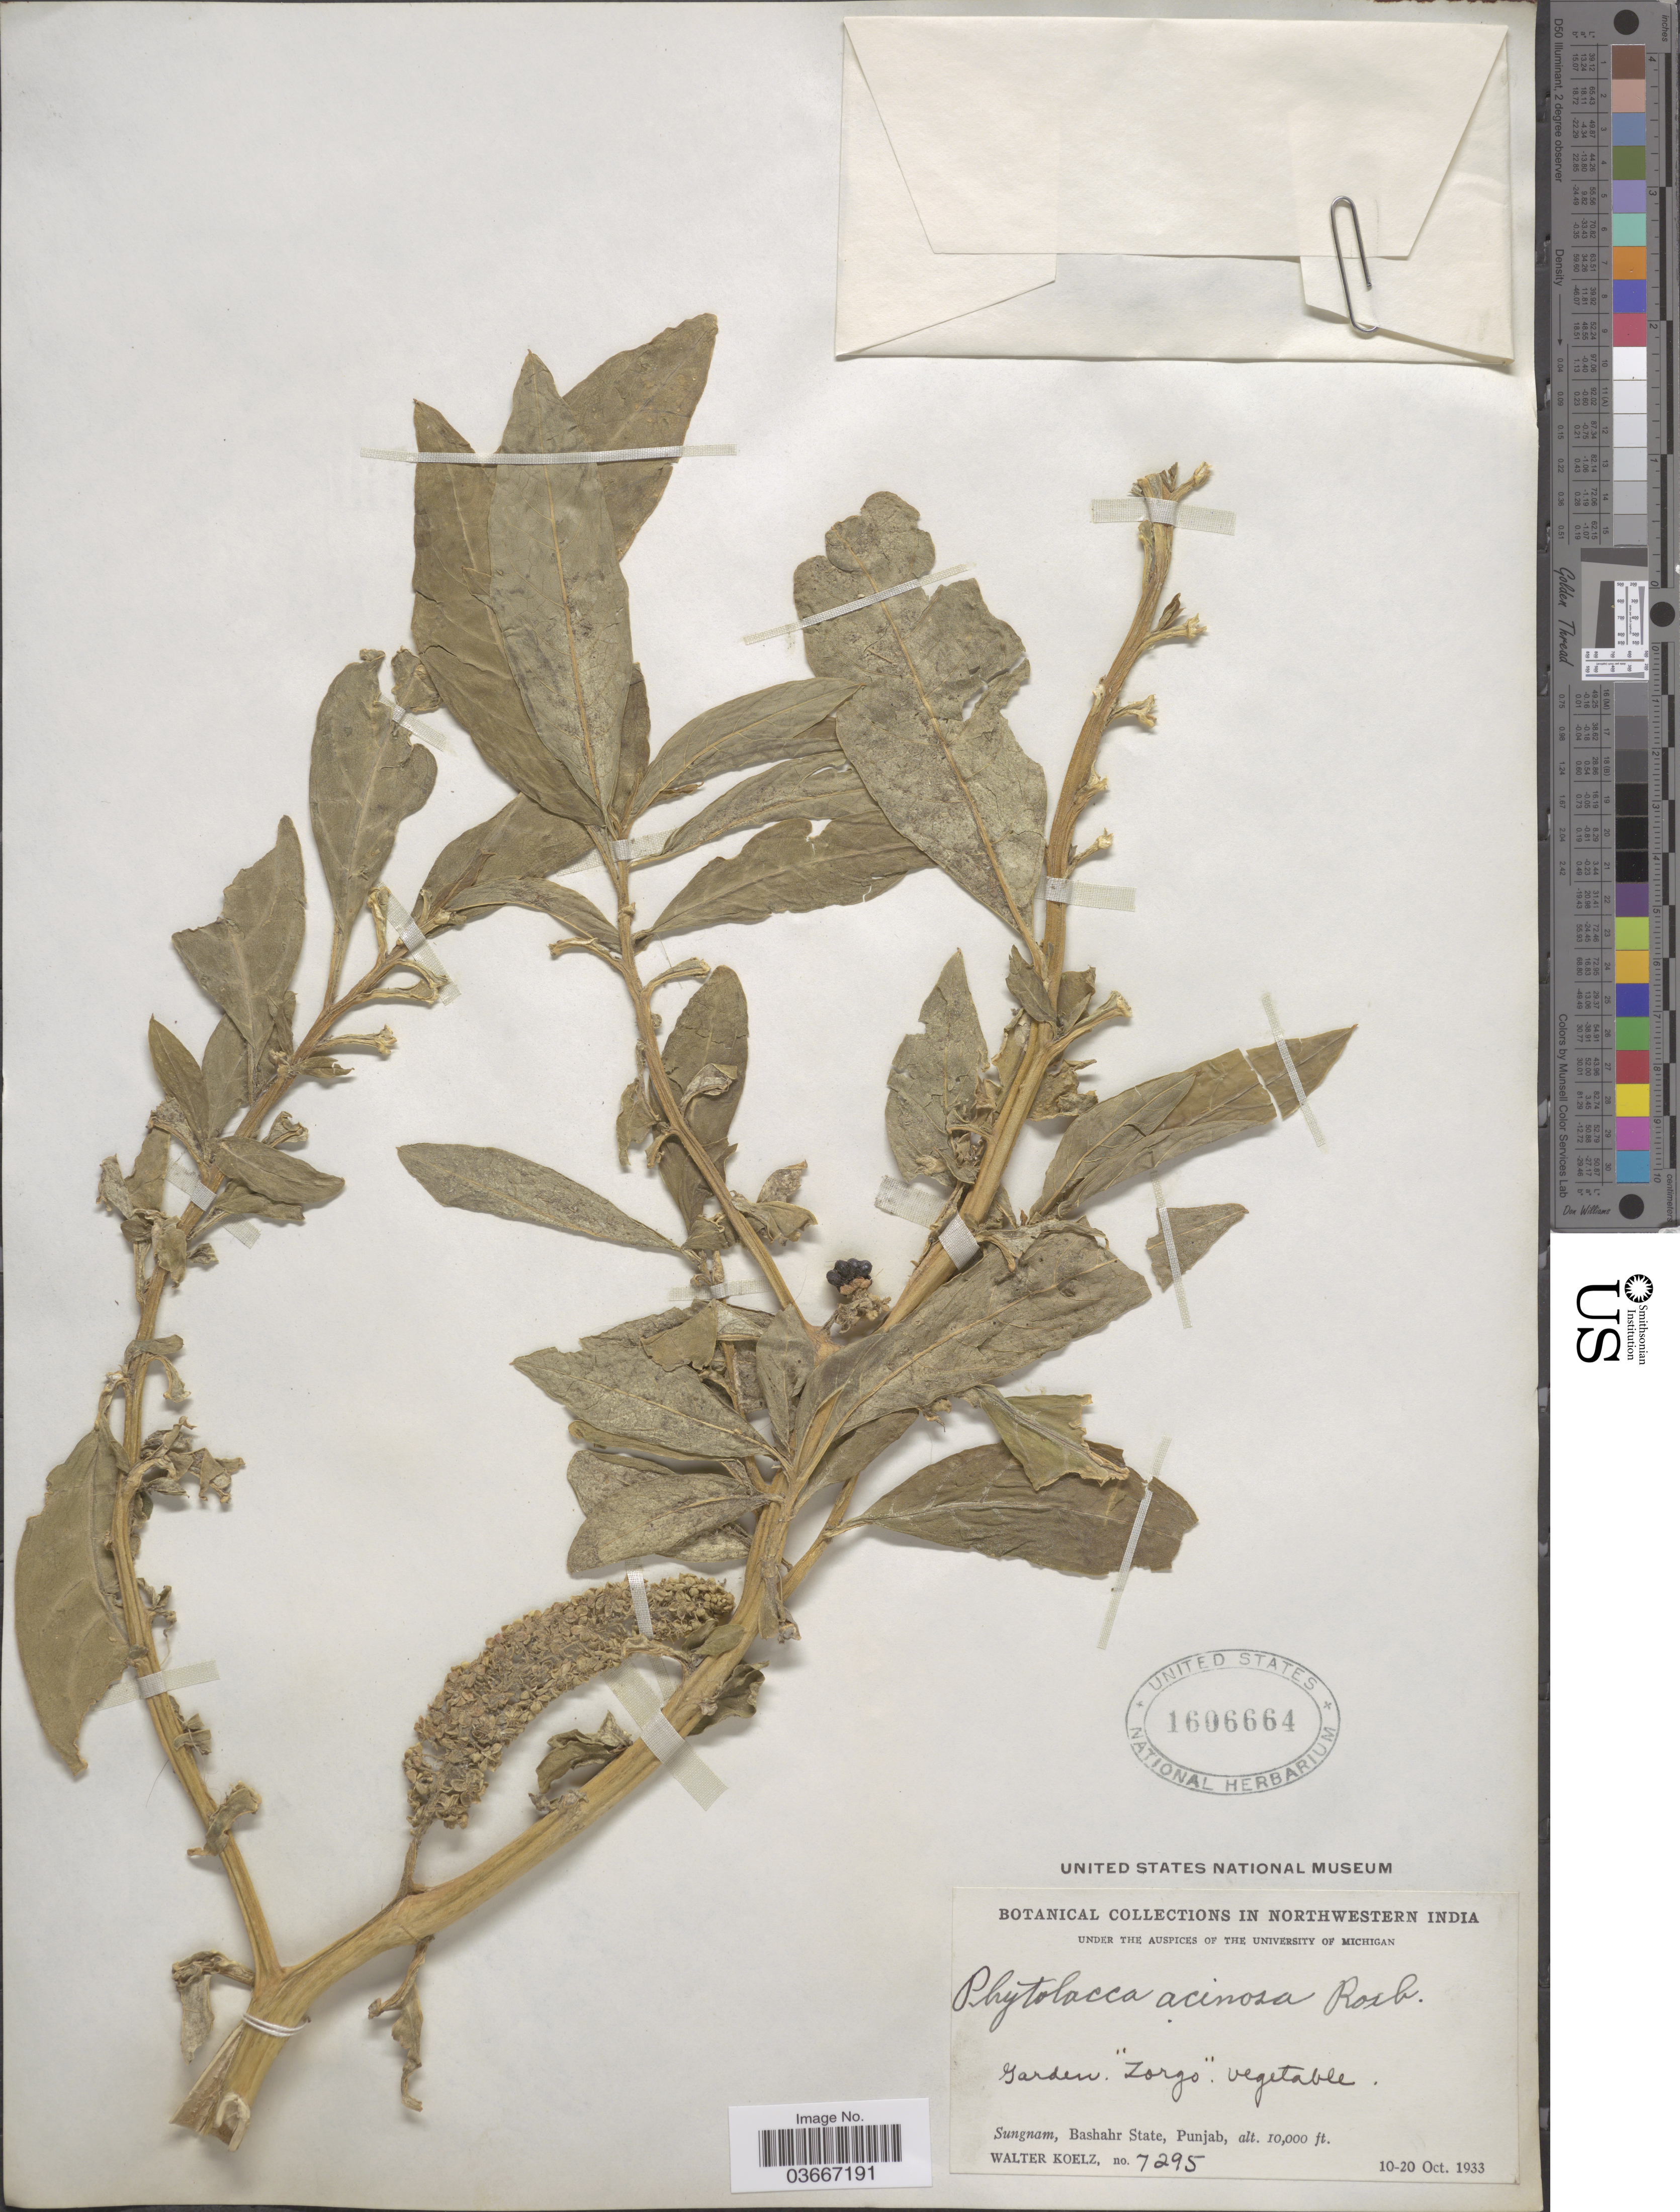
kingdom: Plantae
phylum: Tracheophyta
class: Magnoliopsida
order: Caryophyllales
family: Phytolaccaceae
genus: Phytolacca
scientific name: Phytolacca acinosa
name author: Roxb.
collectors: W. N. Koelz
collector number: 7295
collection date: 1933-10-10/1933-10-20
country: India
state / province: Punjab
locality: Northwestern India. Sungnam, Bashahr State, Punjab.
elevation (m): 3048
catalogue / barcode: US 1606664